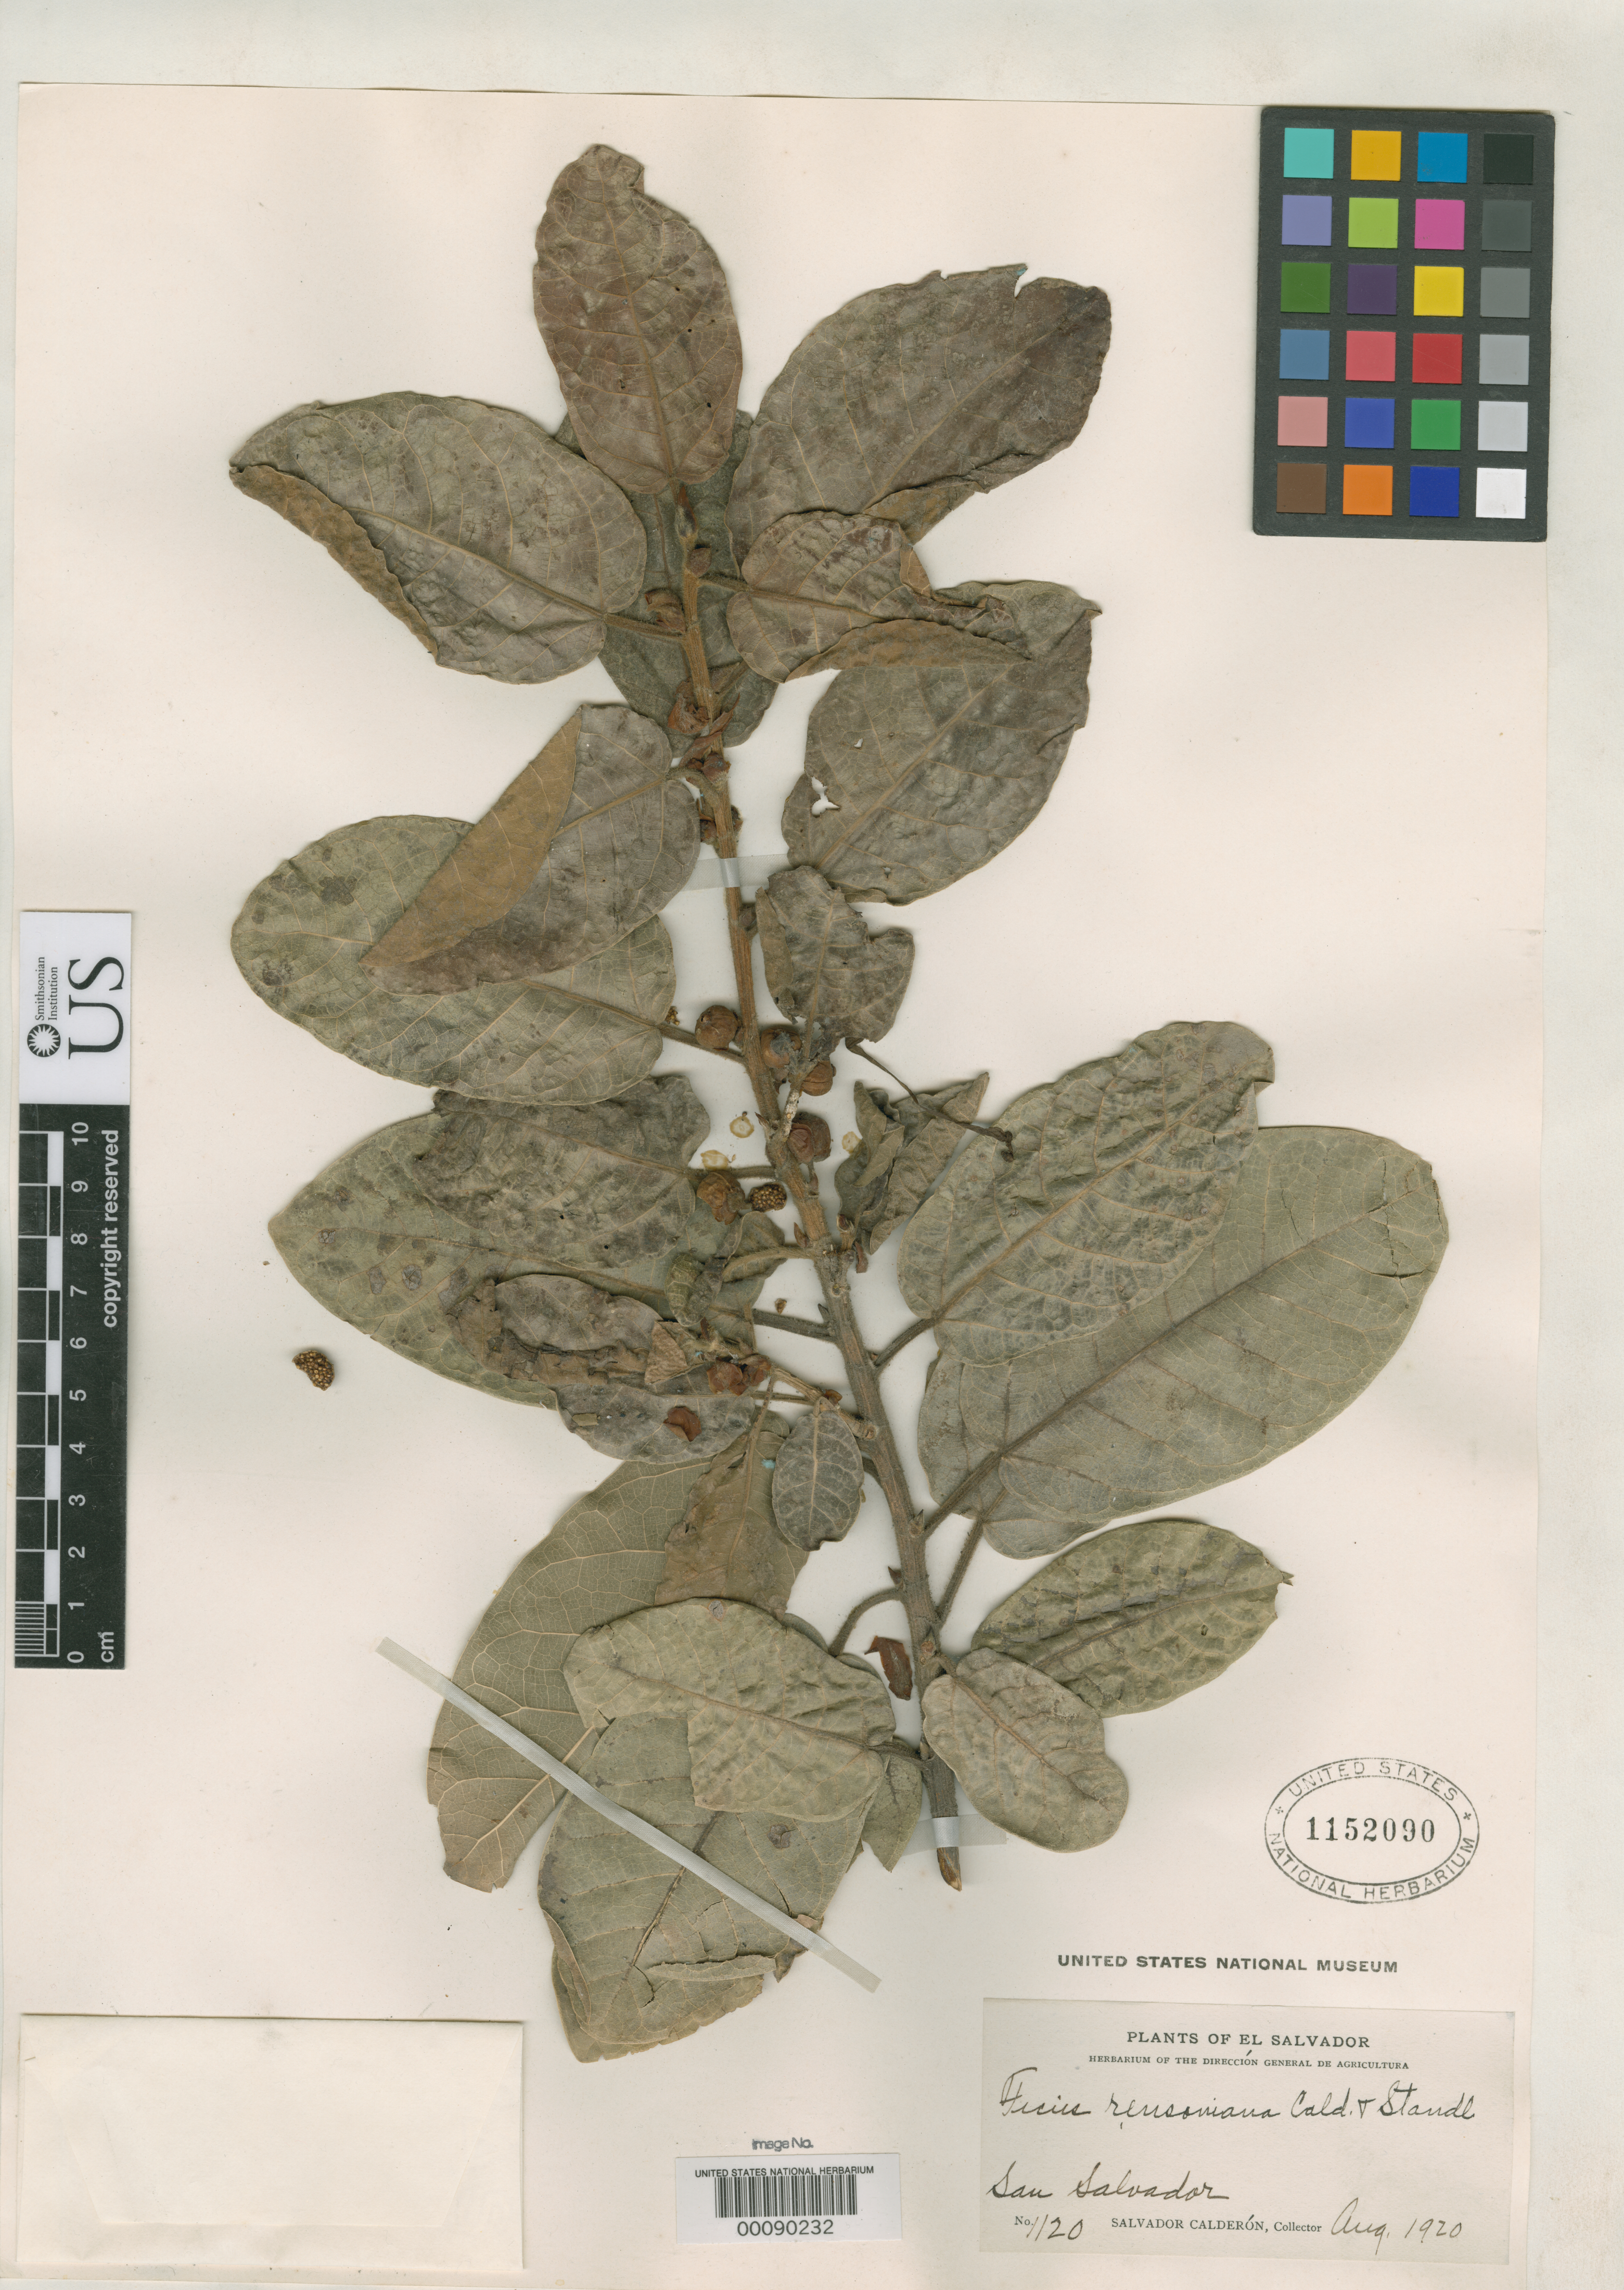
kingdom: Plantae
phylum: Tracheophyta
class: Magnoliopsida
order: Rosales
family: Moraceae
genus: Ficus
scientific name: Ficus rensoniana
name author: S. Calderón & Standl.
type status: Holotype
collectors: S. Calderón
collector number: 1120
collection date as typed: Aug 1920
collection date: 1920-08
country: El Salvador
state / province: San Salvador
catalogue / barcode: US 1152090